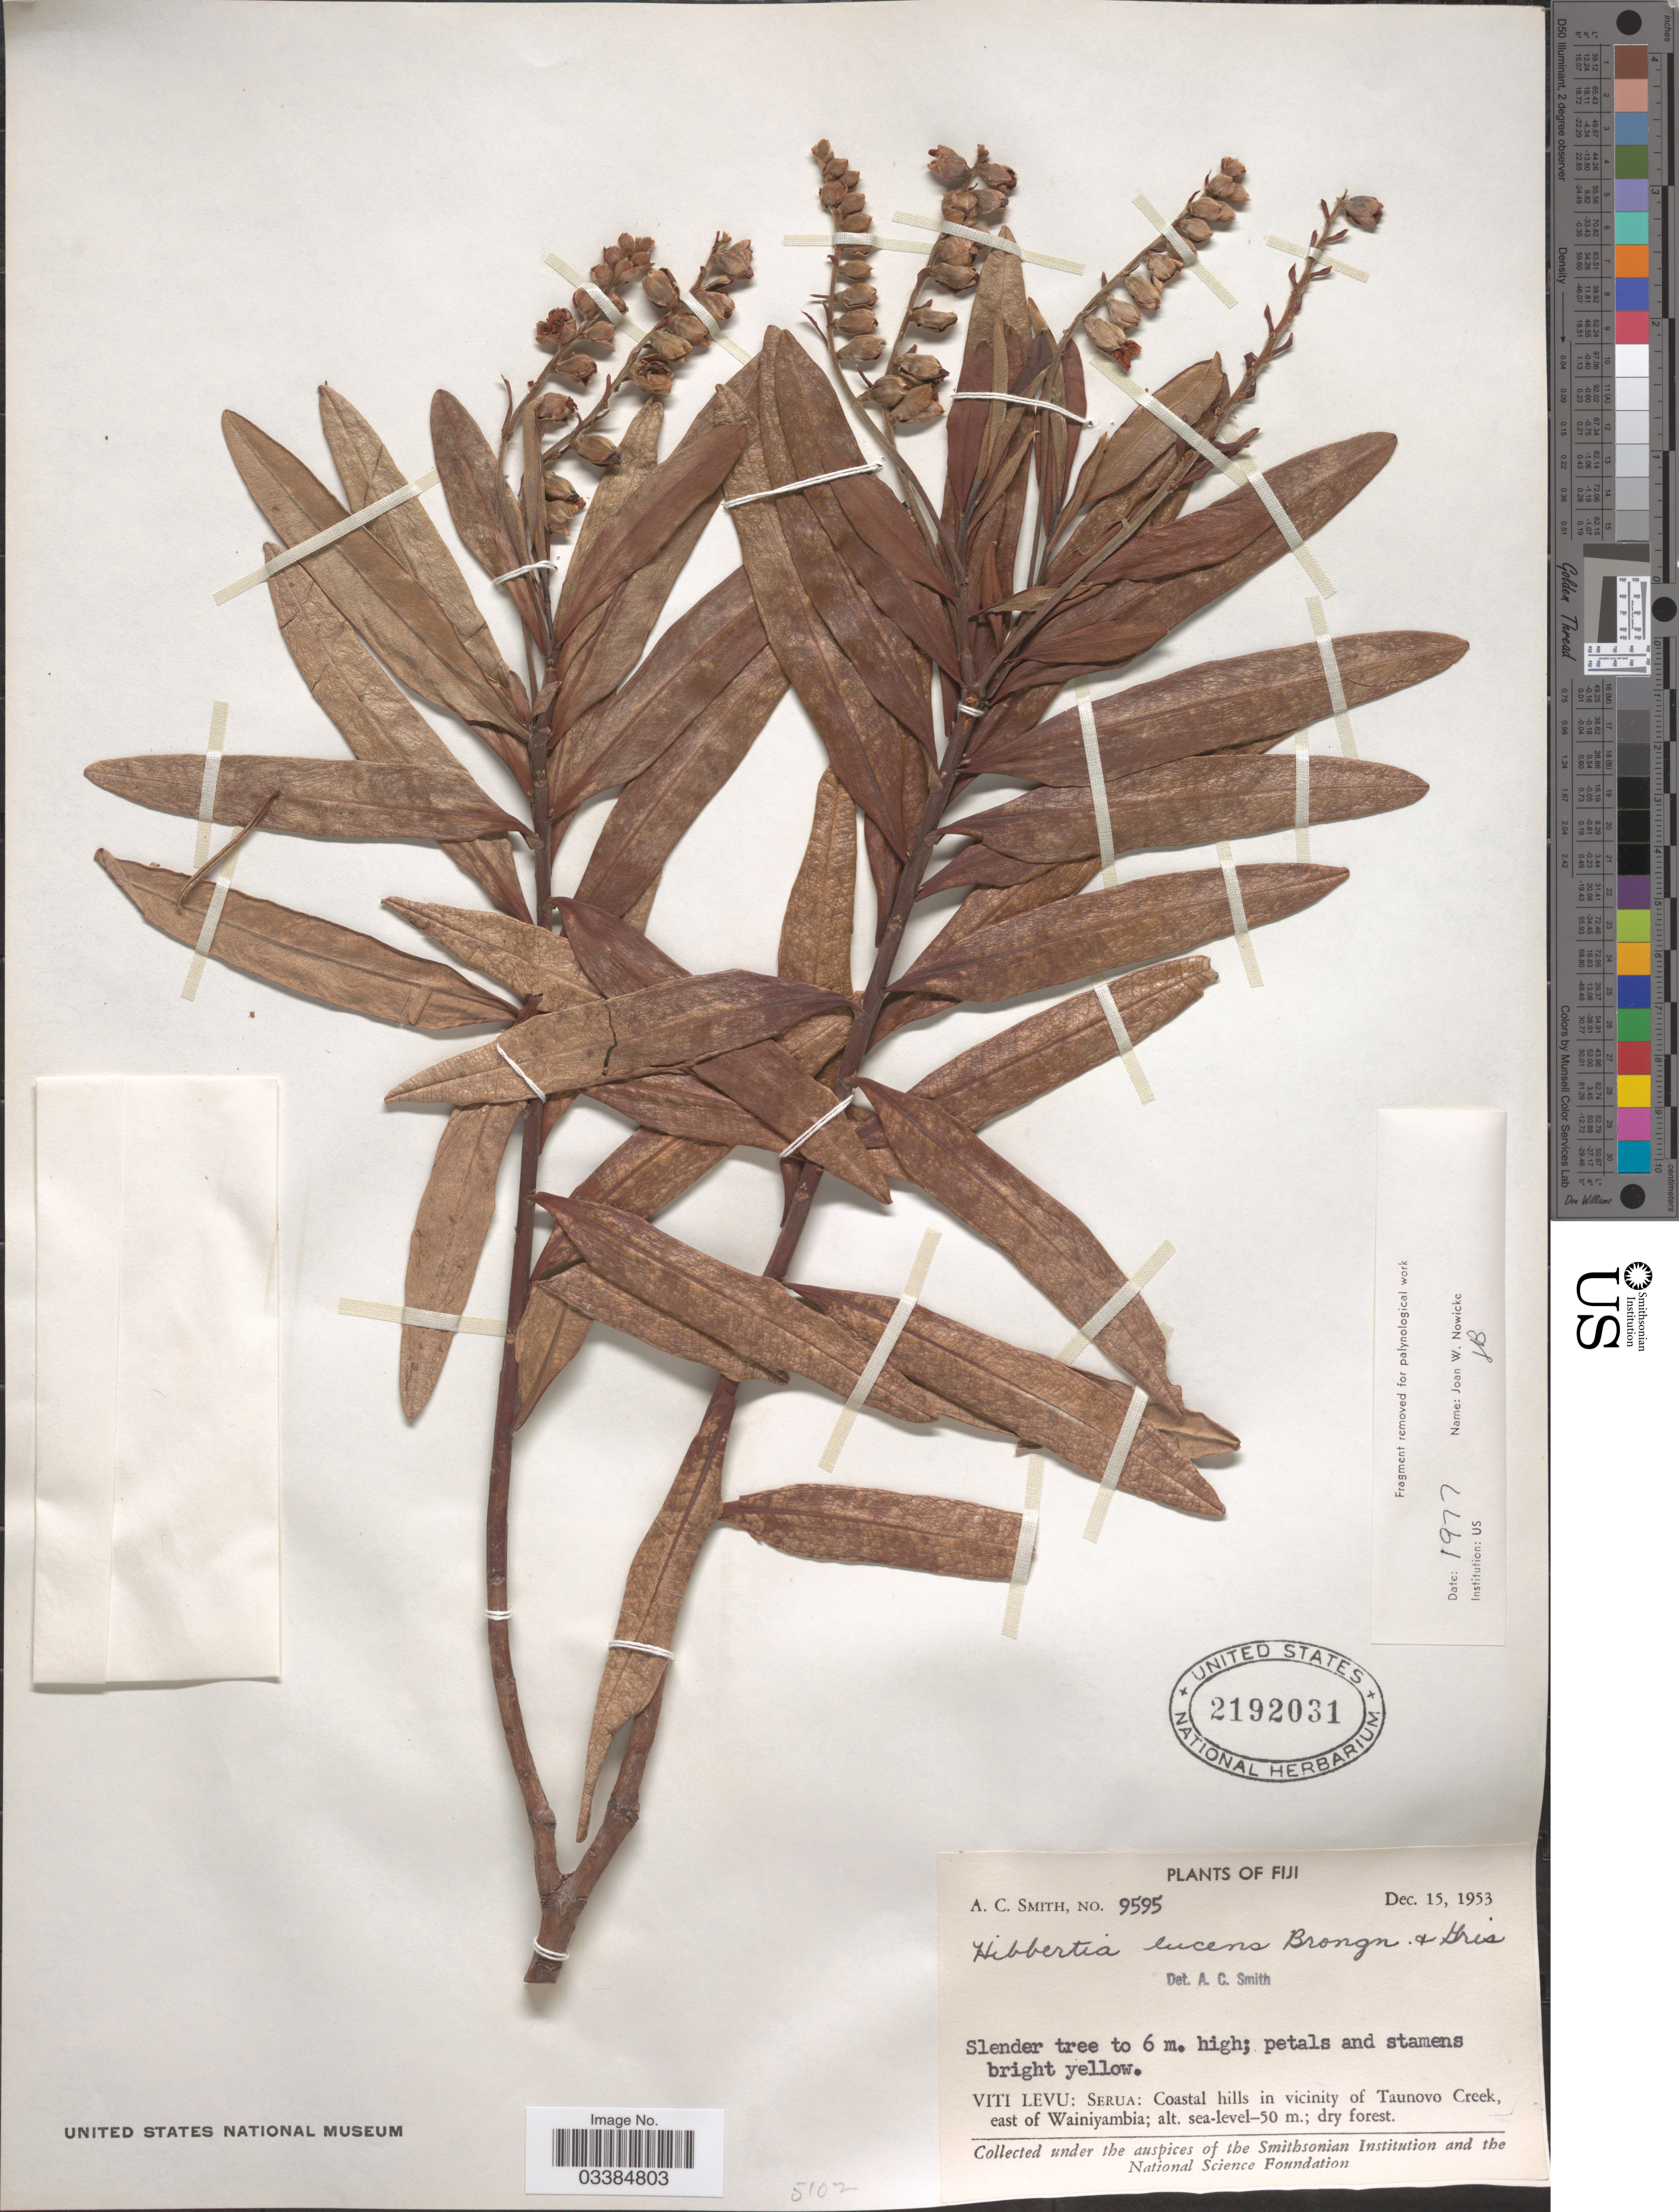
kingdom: Plantae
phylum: Tracheophyta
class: Magnoliopsida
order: Dilleniales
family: Dilleniaceae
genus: Hibbertia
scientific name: Hibbertia lucens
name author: Brongn. & Gris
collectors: A. C. Smith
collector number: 9595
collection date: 1953-12-15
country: Fiji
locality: Viti Levu: Serua: Coastal hills in vicinity of Taunovo Creek, east of Wainiyambia.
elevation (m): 0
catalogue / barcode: US 2192031